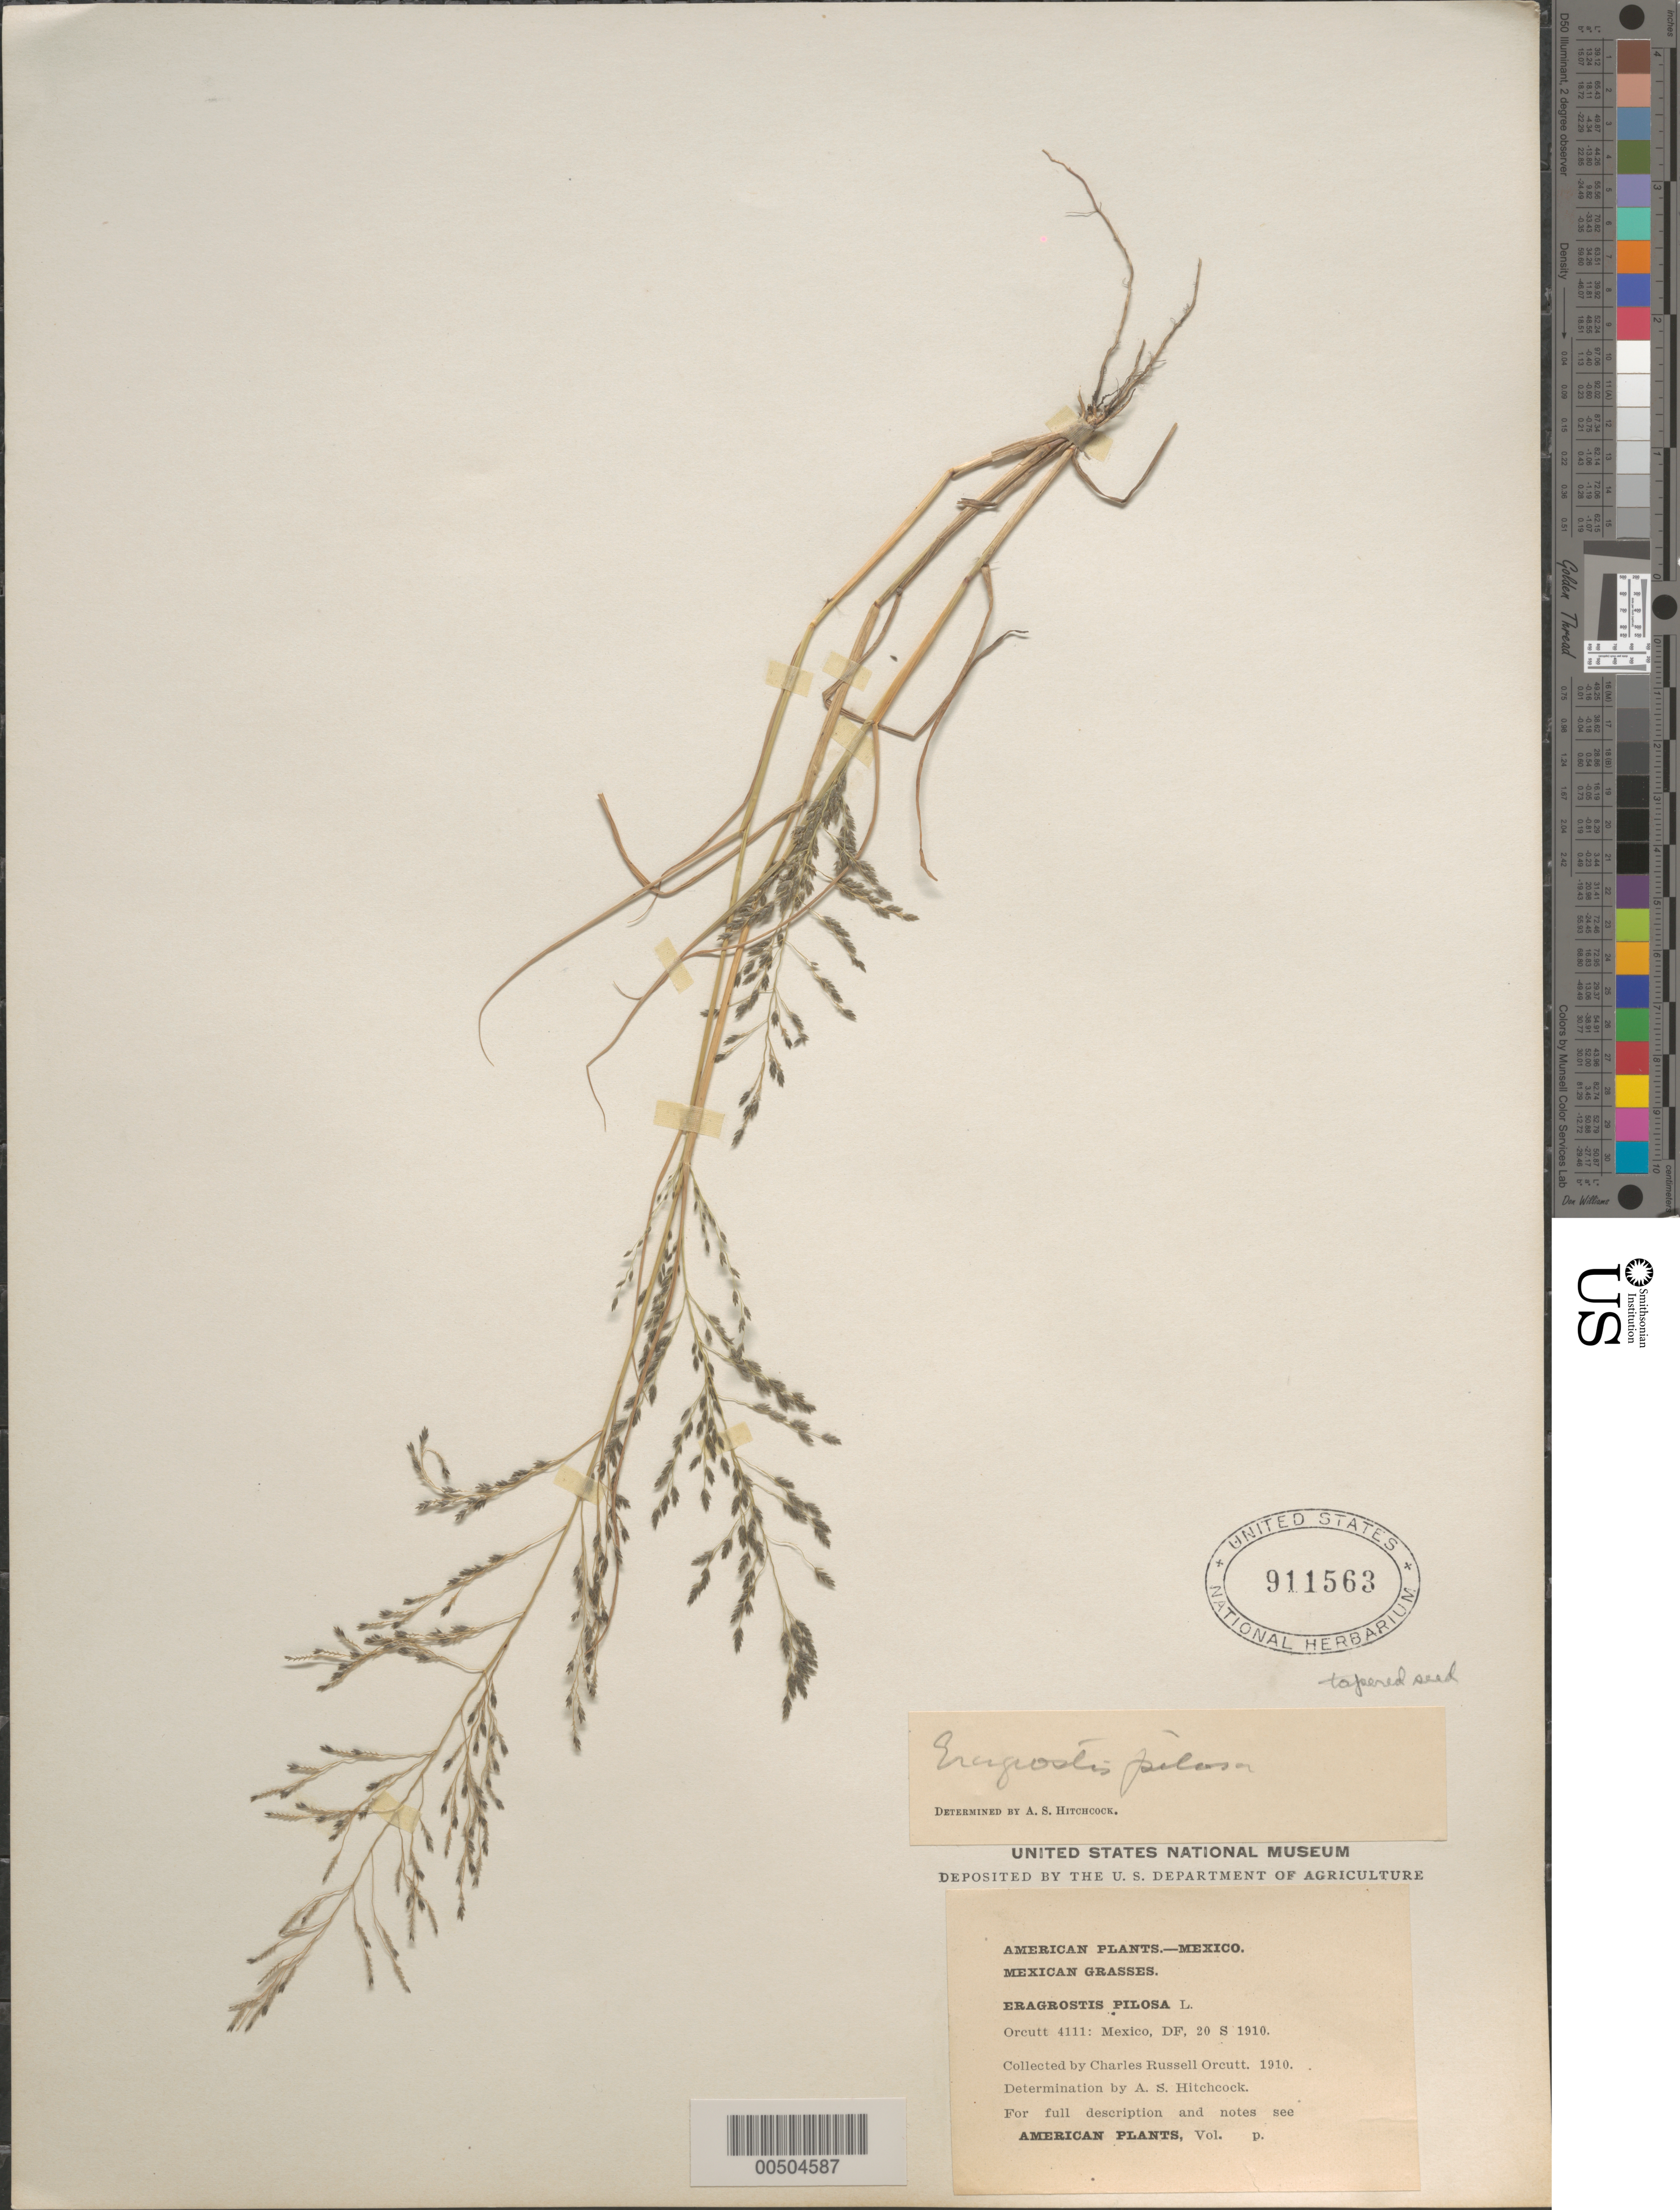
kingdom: Plantae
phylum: Tracheophyta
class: Liliopsida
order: Poales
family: Poaceae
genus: Eragrostis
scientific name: Eragrostis pectinacea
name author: (Michx.) Nees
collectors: C. R. Orcutt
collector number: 4111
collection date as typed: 20 Sep 1910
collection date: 1910-09-20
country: Mexico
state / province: Distrito Federal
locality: Mexico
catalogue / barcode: US 911563